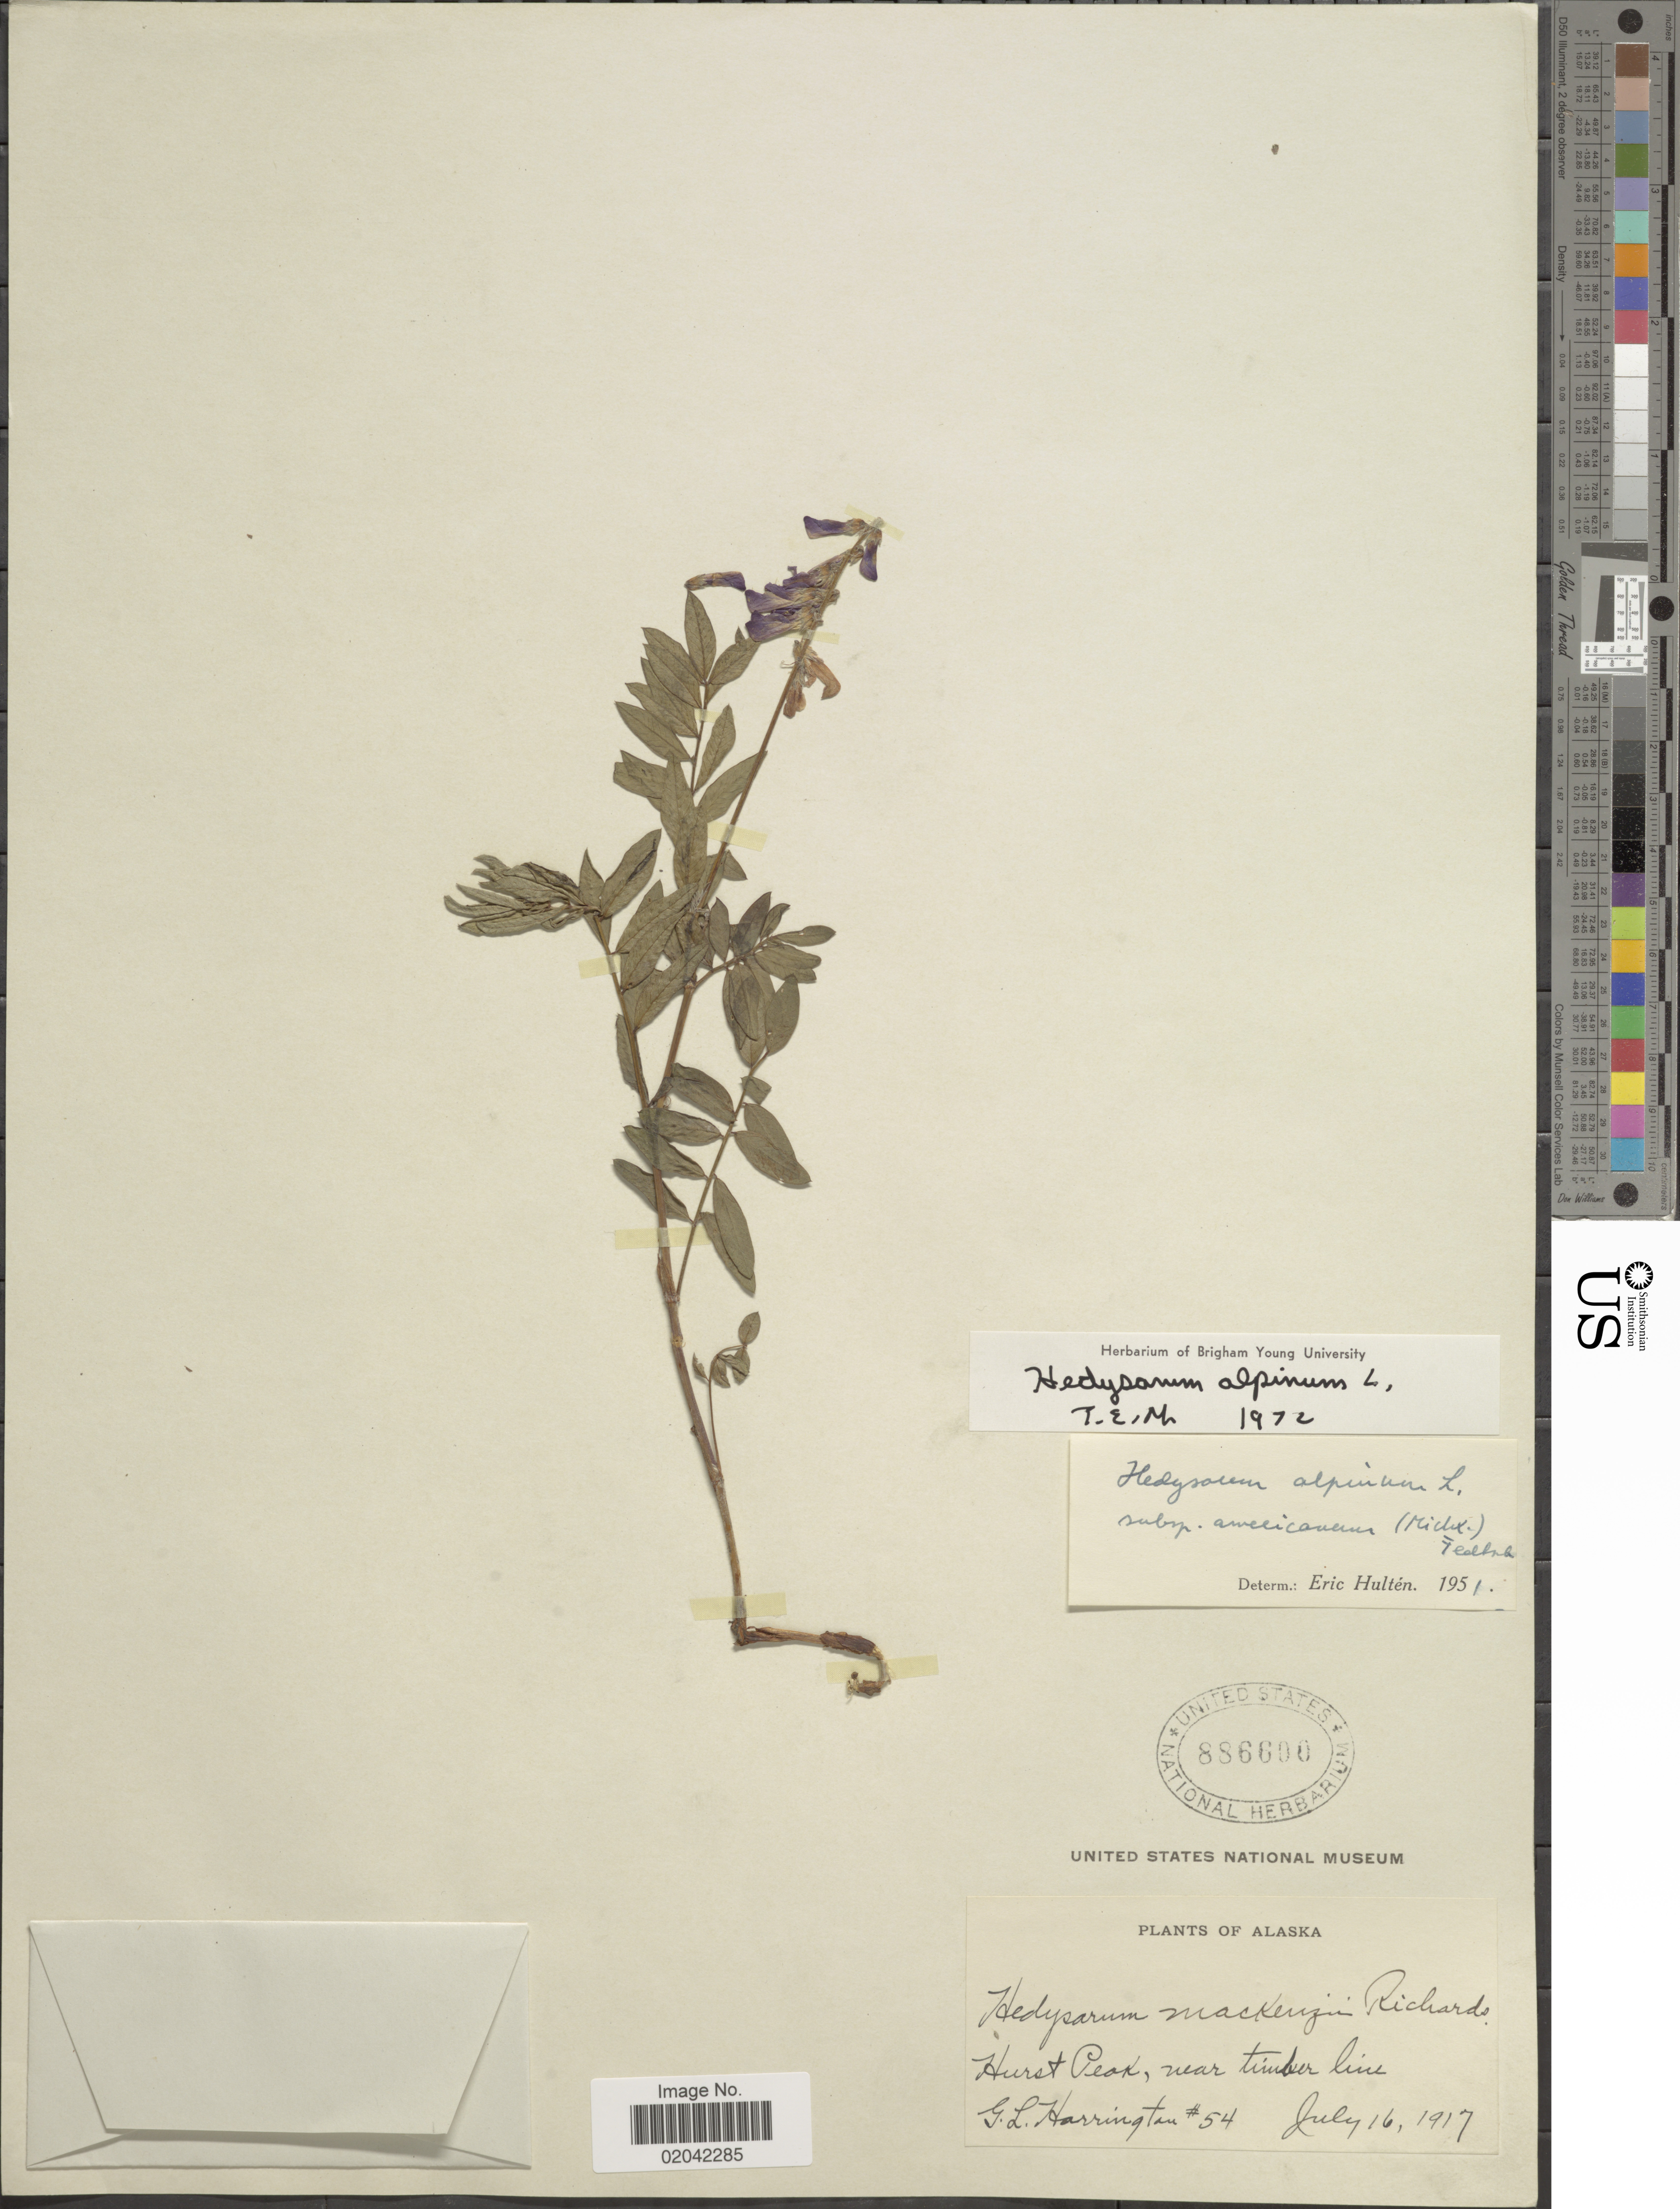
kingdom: Plantae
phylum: Tracheophyta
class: Magnoliopsida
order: Fabales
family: Fabaceae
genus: Hedysarum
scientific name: Hedysarum alpinum var. americanum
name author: Michx. ex Pursh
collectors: G. Harrington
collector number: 54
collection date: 1917-07-16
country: United States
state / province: Alaska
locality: Hurst Peak, near timber line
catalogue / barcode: US 886600